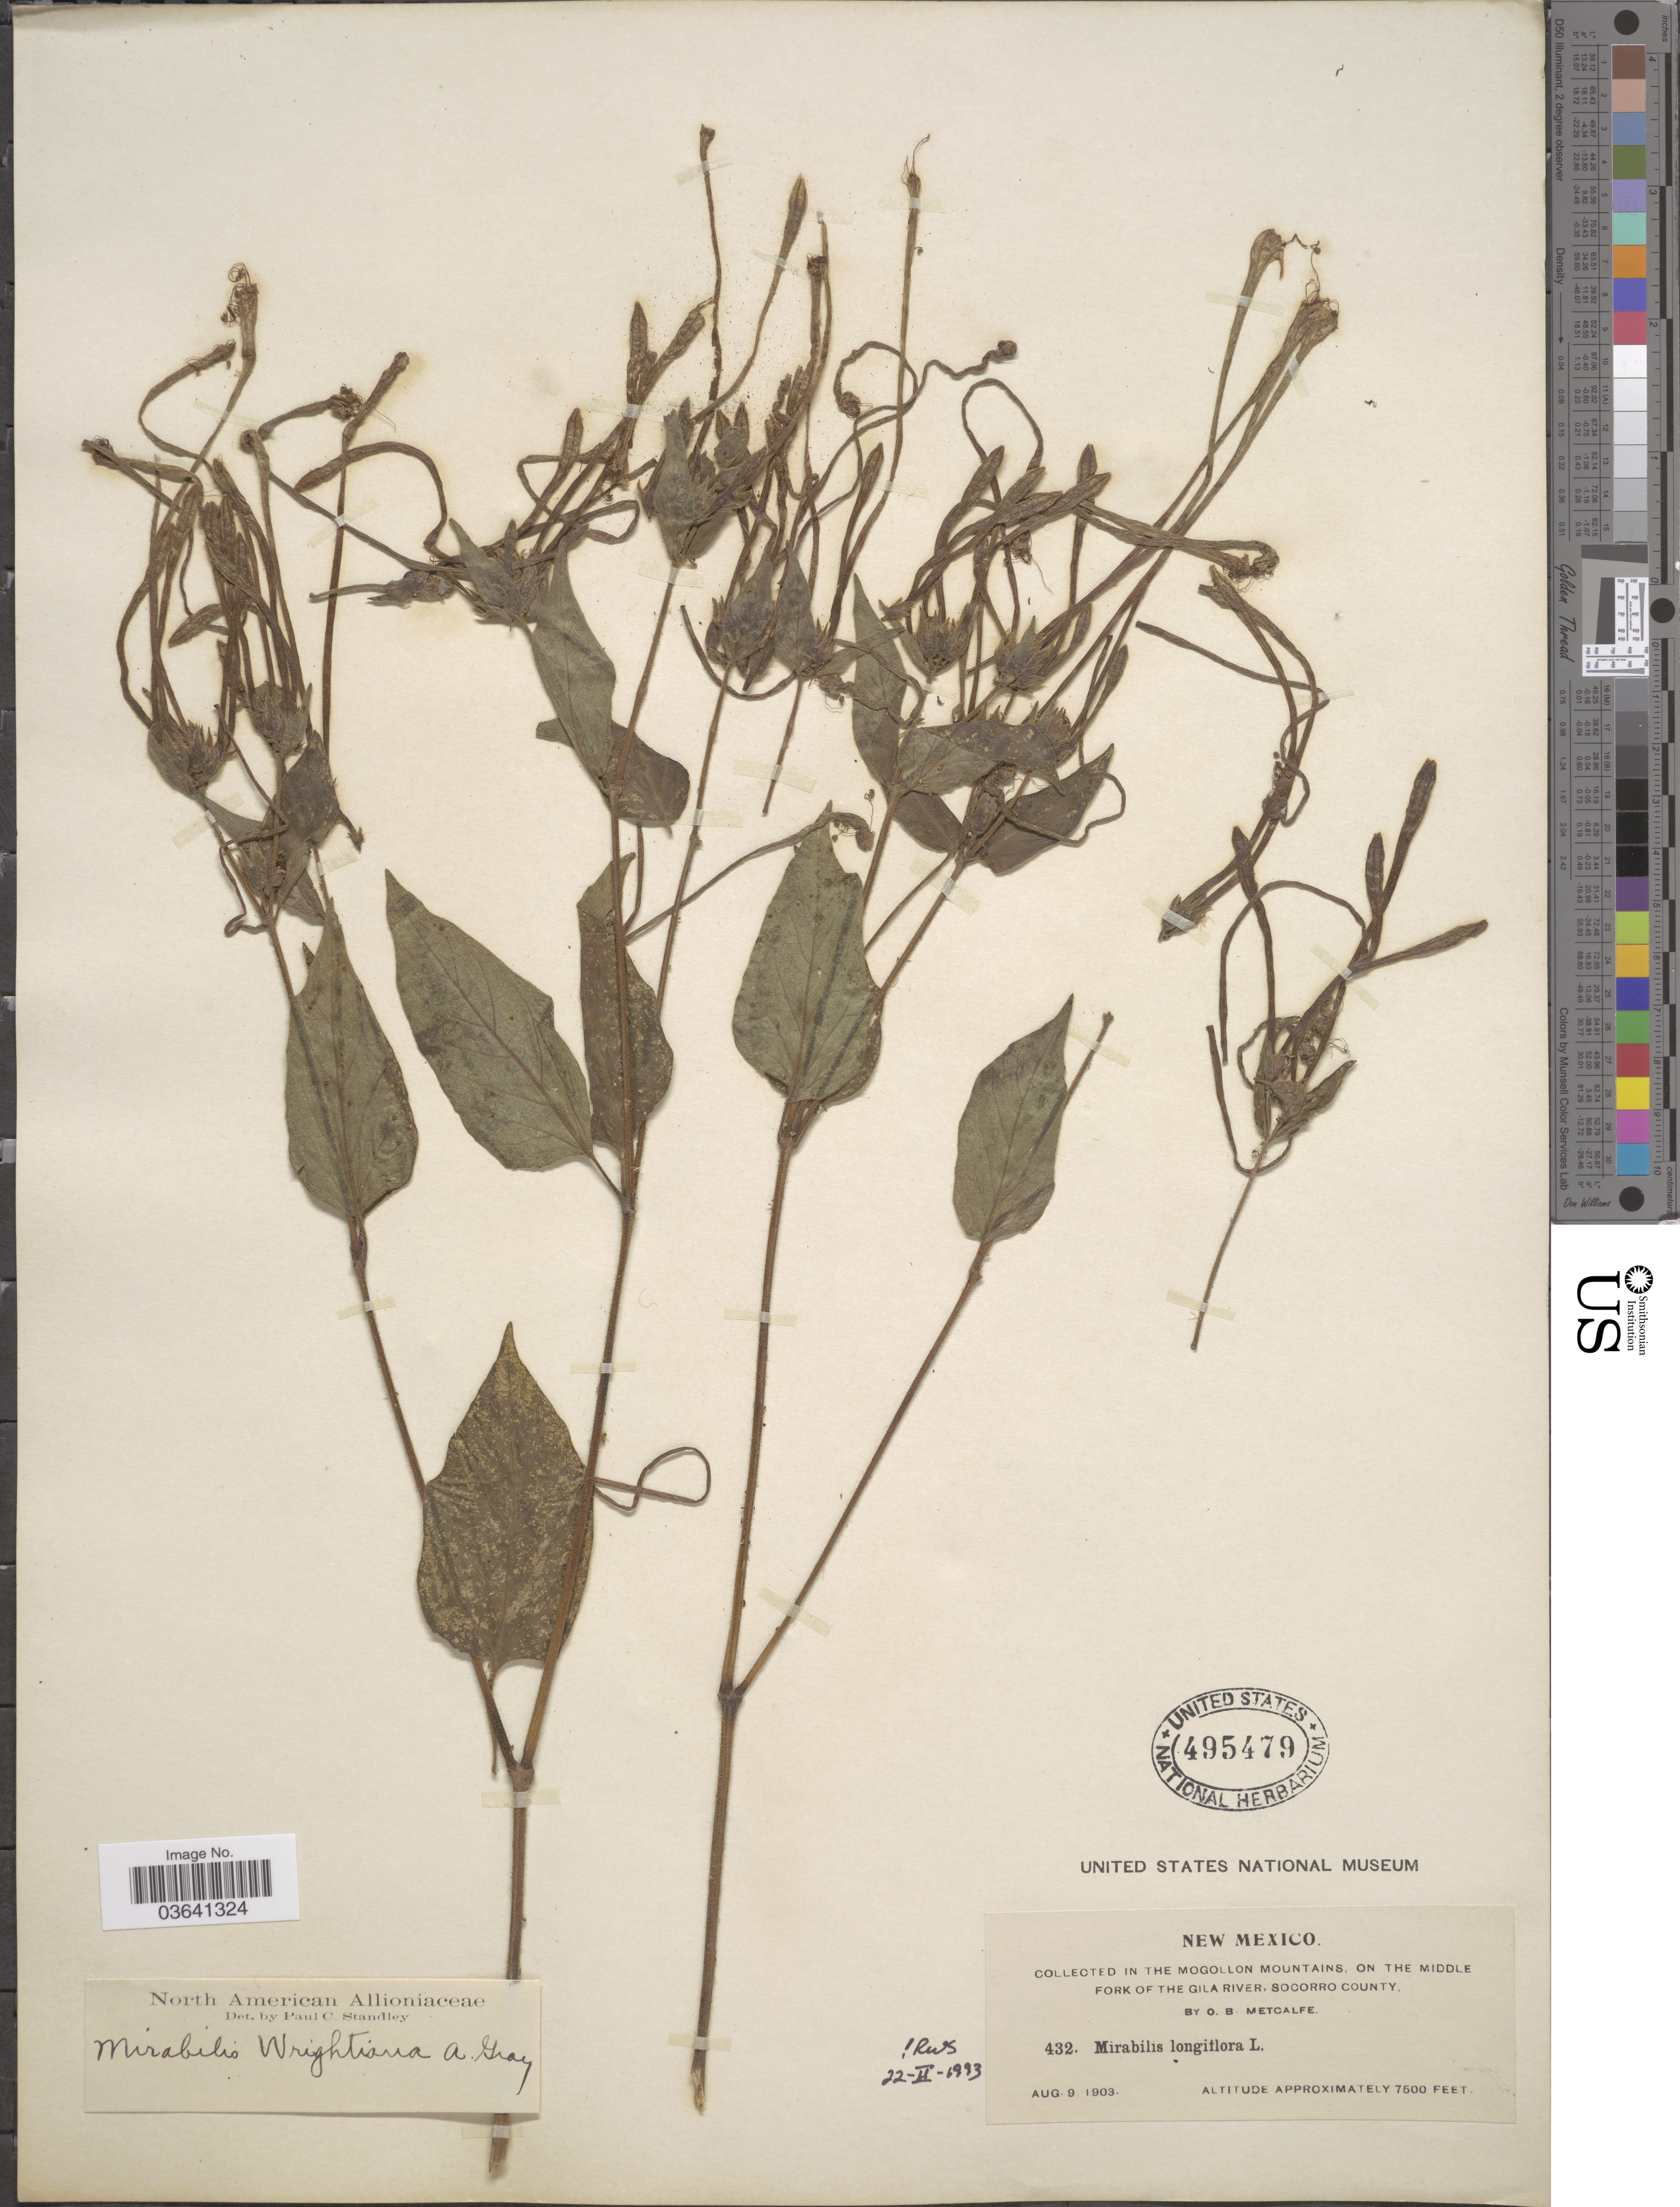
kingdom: Plantae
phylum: Tracheophyta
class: Magnoliopsida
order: Caryophyllales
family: Nyctaginaceae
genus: Mirabilis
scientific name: Mirabilis wrightiana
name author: A. Gray & Britton ex Kearney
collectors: O. B. Metcalfe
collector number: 432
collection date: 1903-08-09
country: United States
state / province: New Mexico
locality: In the Mogollon Mountains, on the Middle Fork of the Gila River, Socorro County.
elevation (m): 2286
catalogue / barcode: US 495479